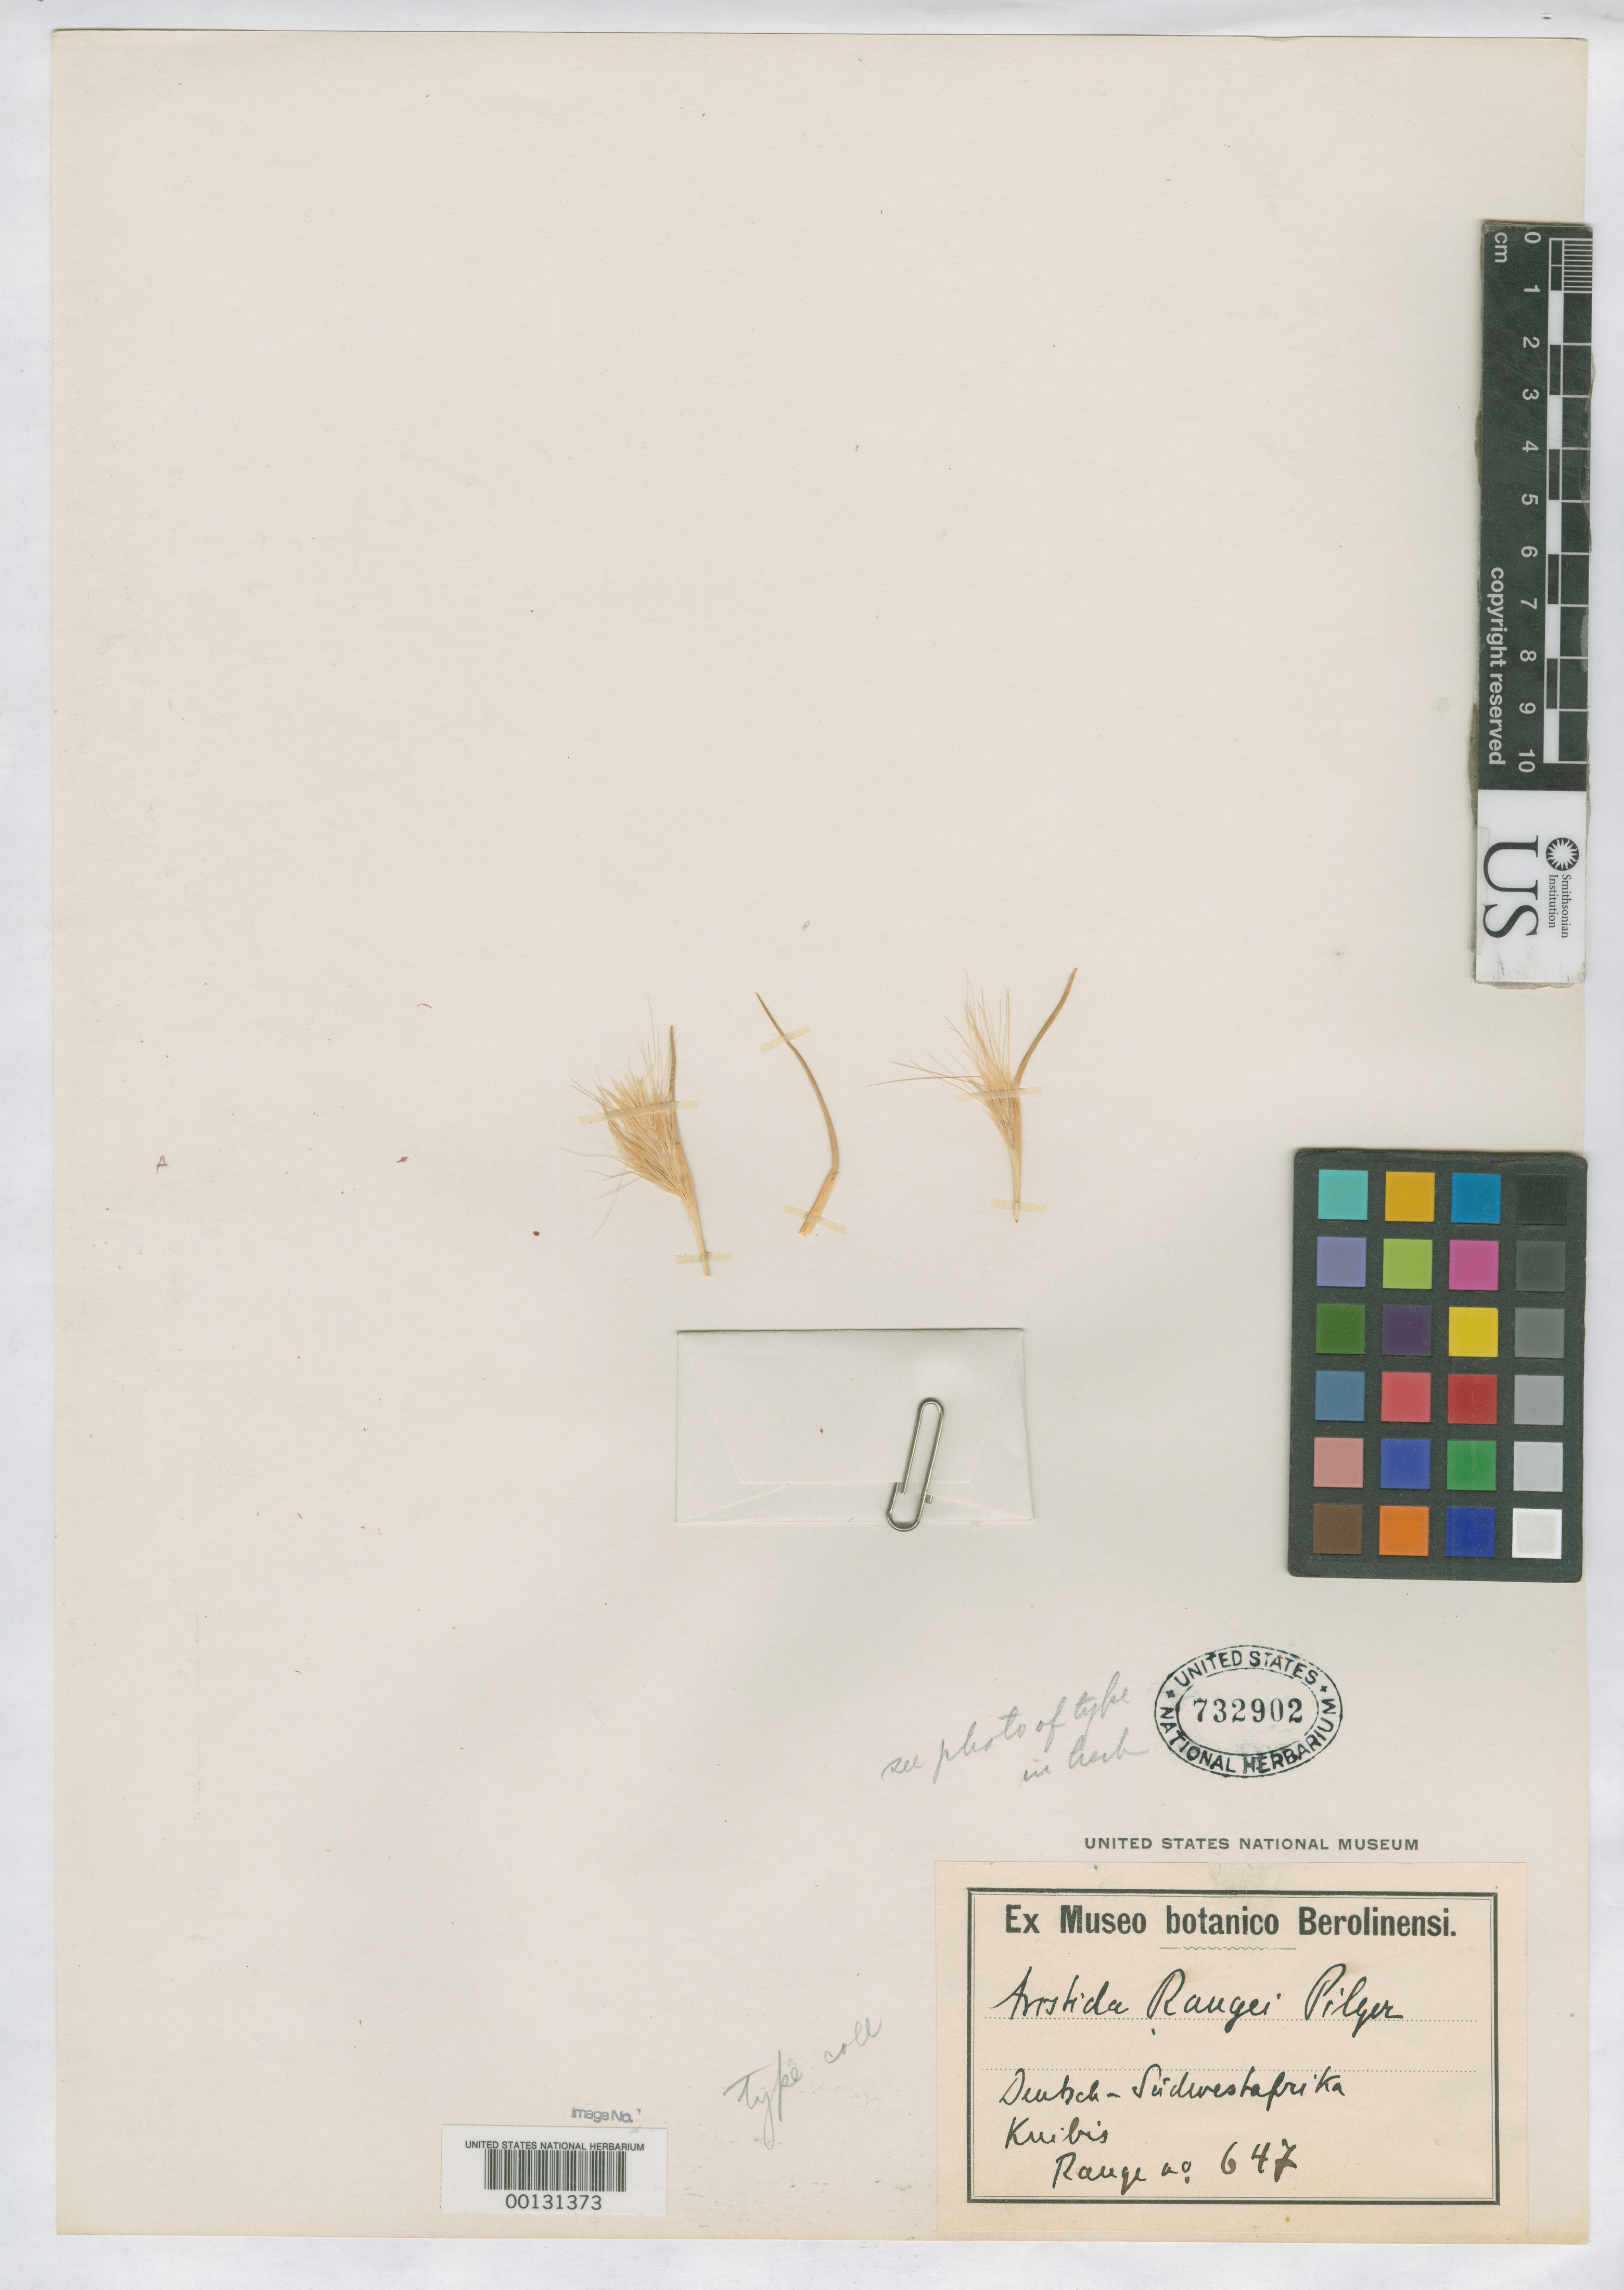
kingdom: Plantae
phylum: Tracheophyta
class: Liliopsida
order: Poales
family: Poaceae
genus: Aristida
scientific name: Aristida rangei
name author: Pilg.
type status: Type Fragment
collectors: P. Range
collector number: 647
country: Namibia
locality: Kuibis auf quarzitfelsen. [Kuibis on quartzite rock.]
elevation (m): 1400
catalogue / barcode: US 732902